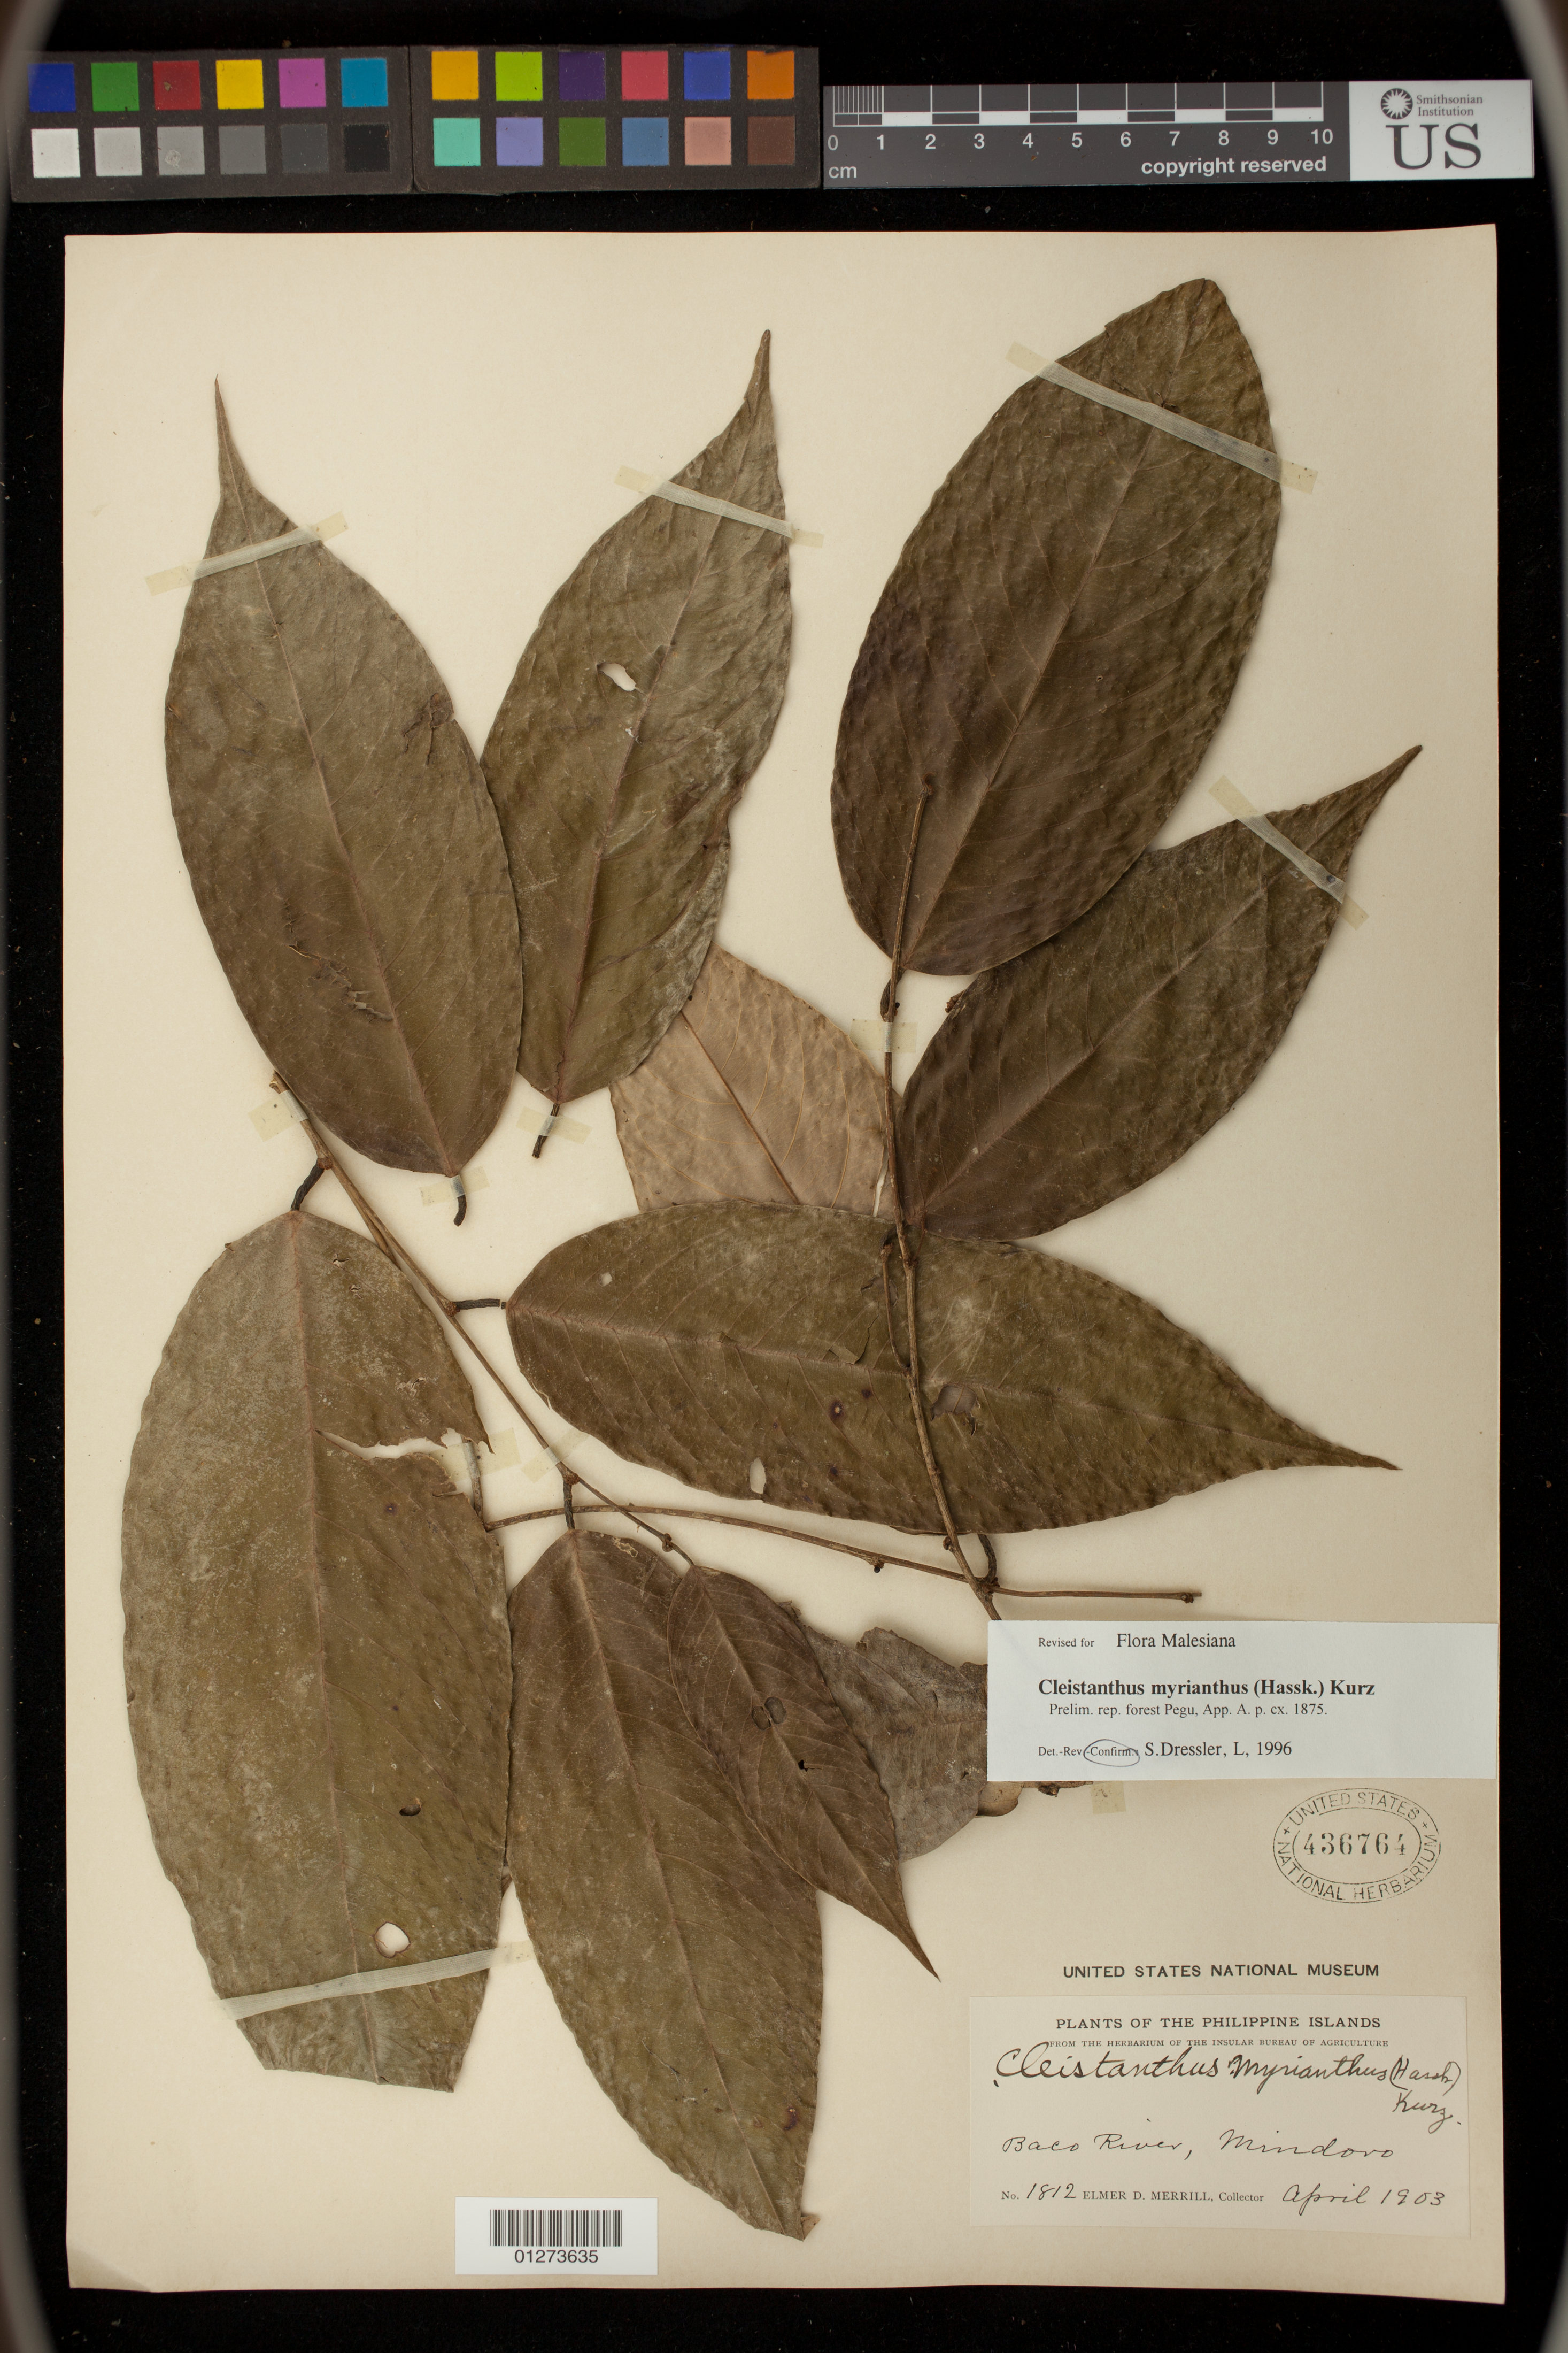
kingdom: Plantae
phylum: Tracheophyta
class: Magnoliopsida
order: Malpighiales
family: Phyllanthaceae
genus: Cleistanthus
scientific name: Cleistanthus myrianthus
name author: (Hassk.) Kurz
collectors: E. D. Merrill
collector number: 1812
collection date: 1903-04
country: Philippines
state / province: Mimaropa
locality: Baco River, Mindoro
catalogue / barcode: US 436764